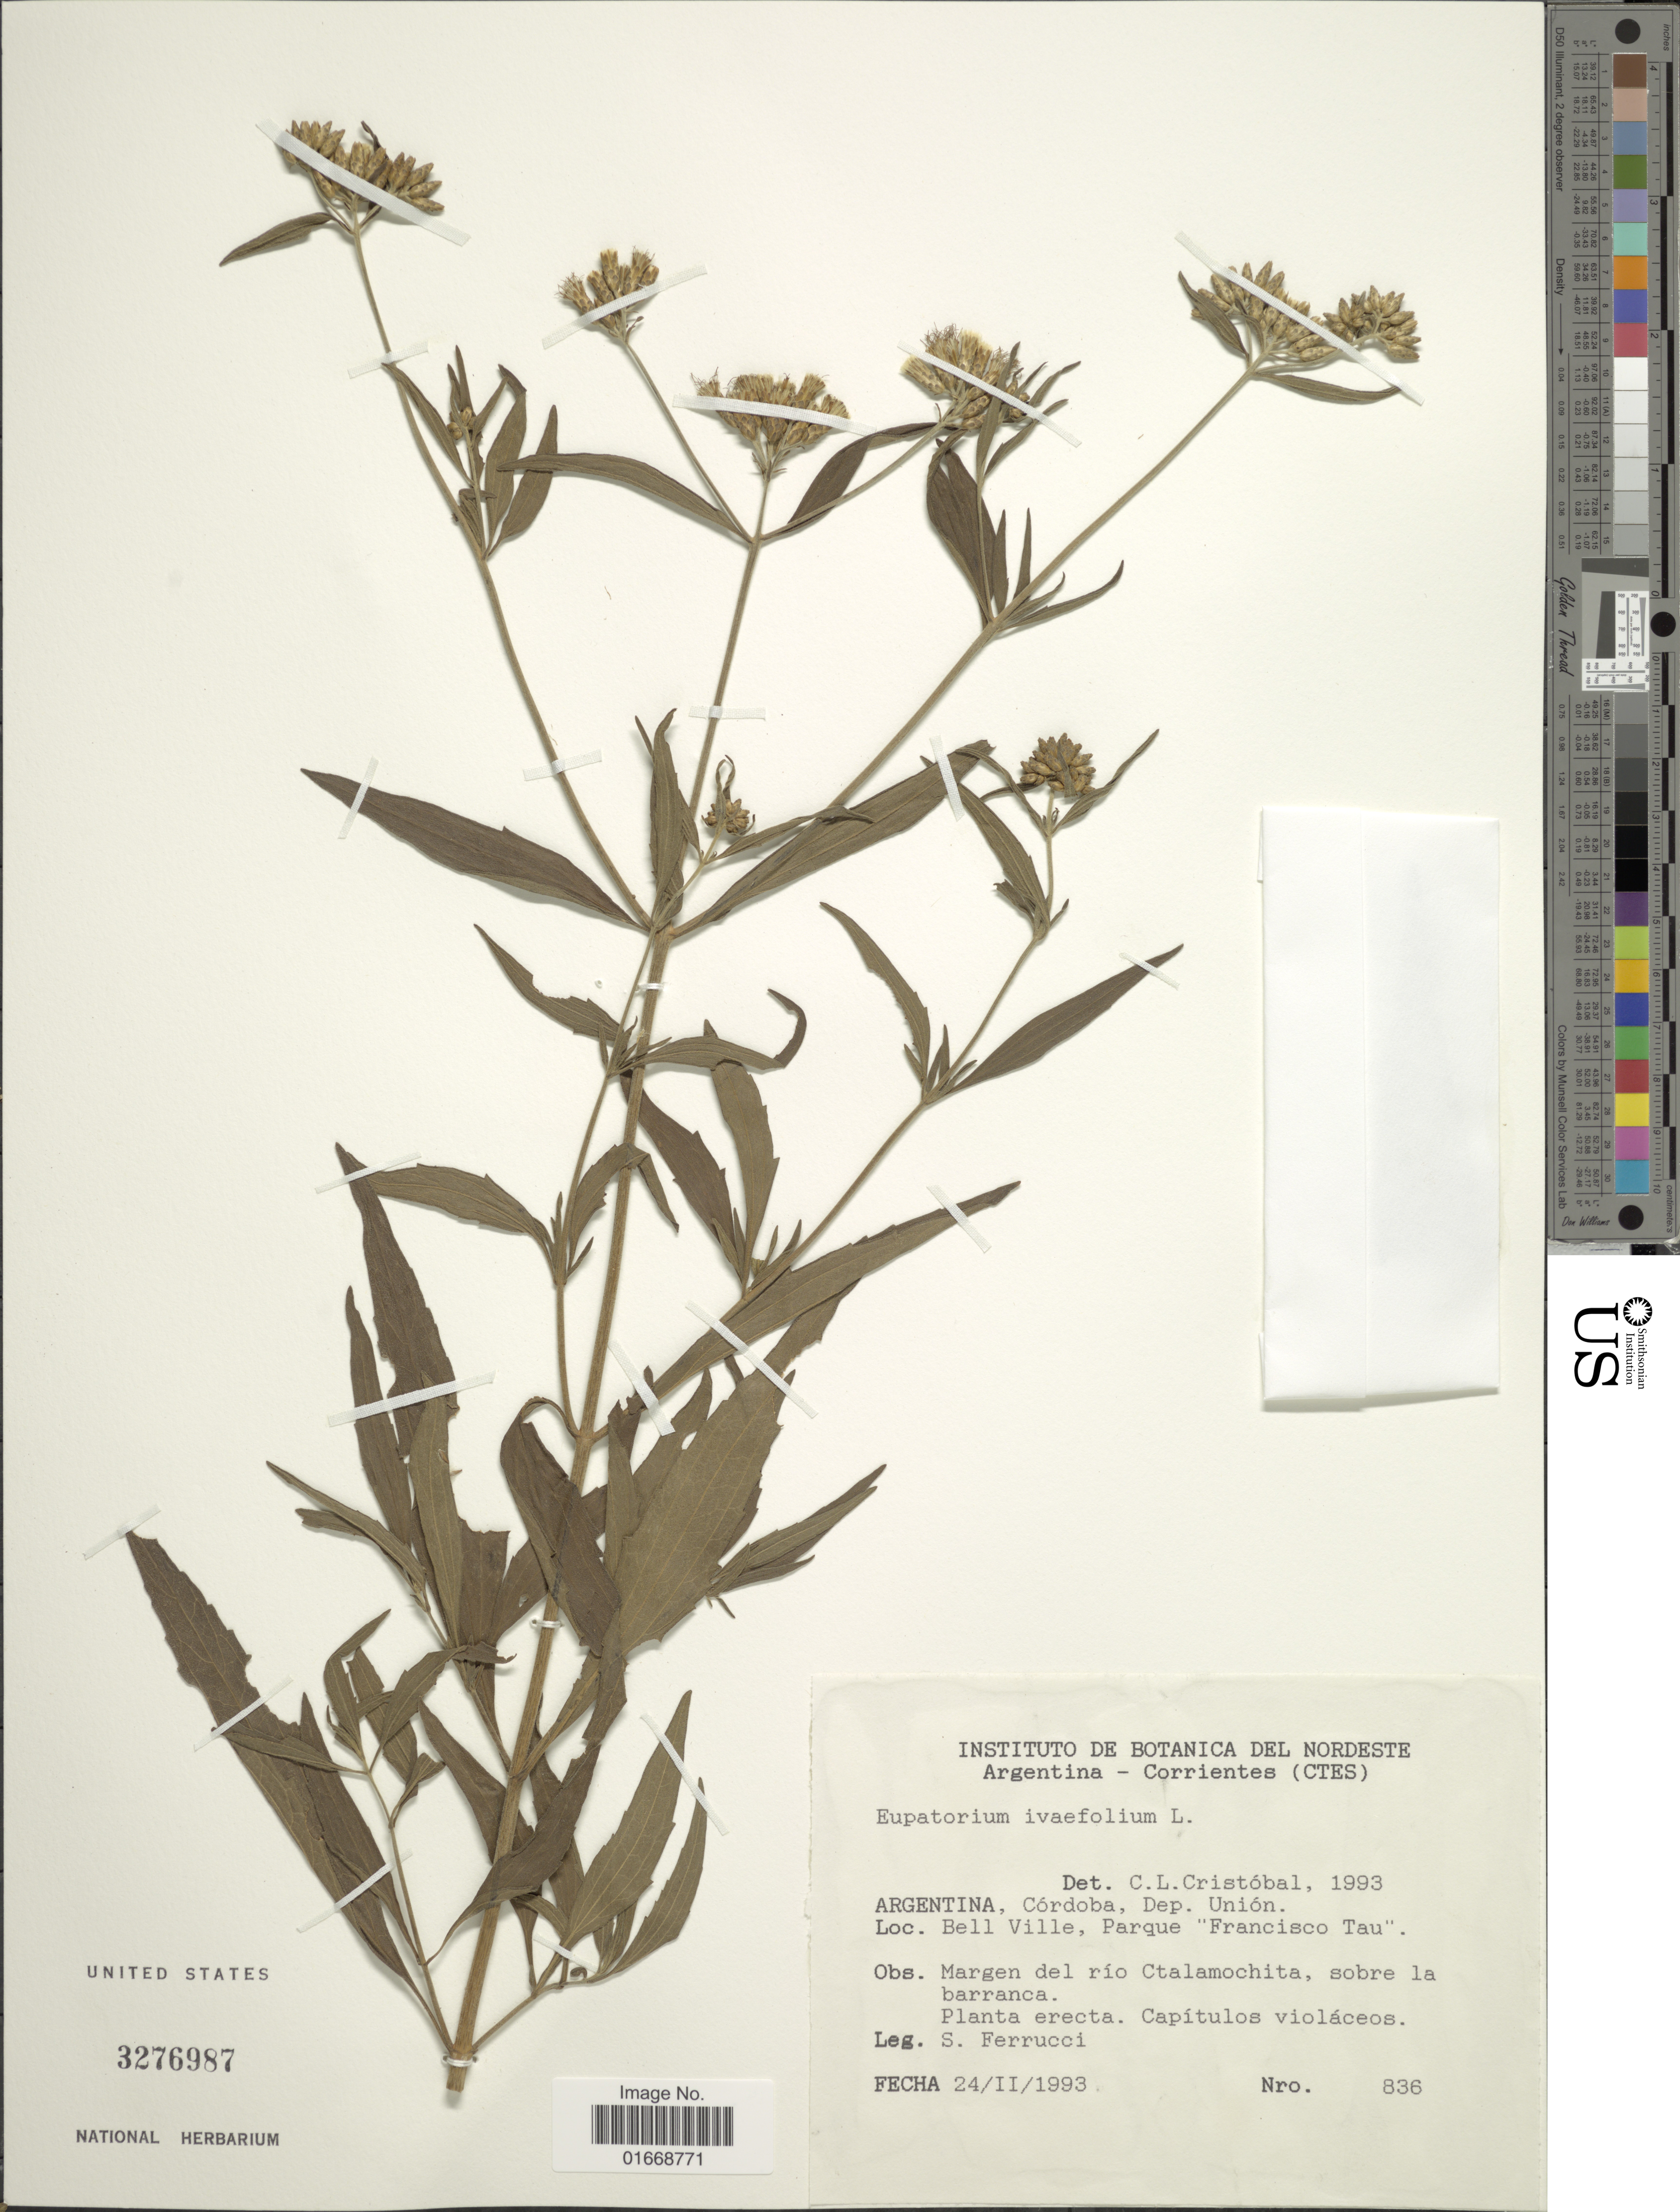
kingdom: Plantae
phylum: Tracheophyta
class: Magnoliopsida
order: Asterales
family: Asteraceae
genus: Chromolaena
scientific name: Chromolaena ivaefolia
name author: (L.) R.M. King & H. Rob.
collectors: S. Ferrucci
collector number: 836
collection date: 1993-02-24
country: Argentina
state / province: Cordoba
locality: Cordoba, Dep. Union, Bell Ville, Parque "Francisco Tau" , Margen del rio Ctalamochita, sobre la barranca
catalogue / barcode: US 3276987